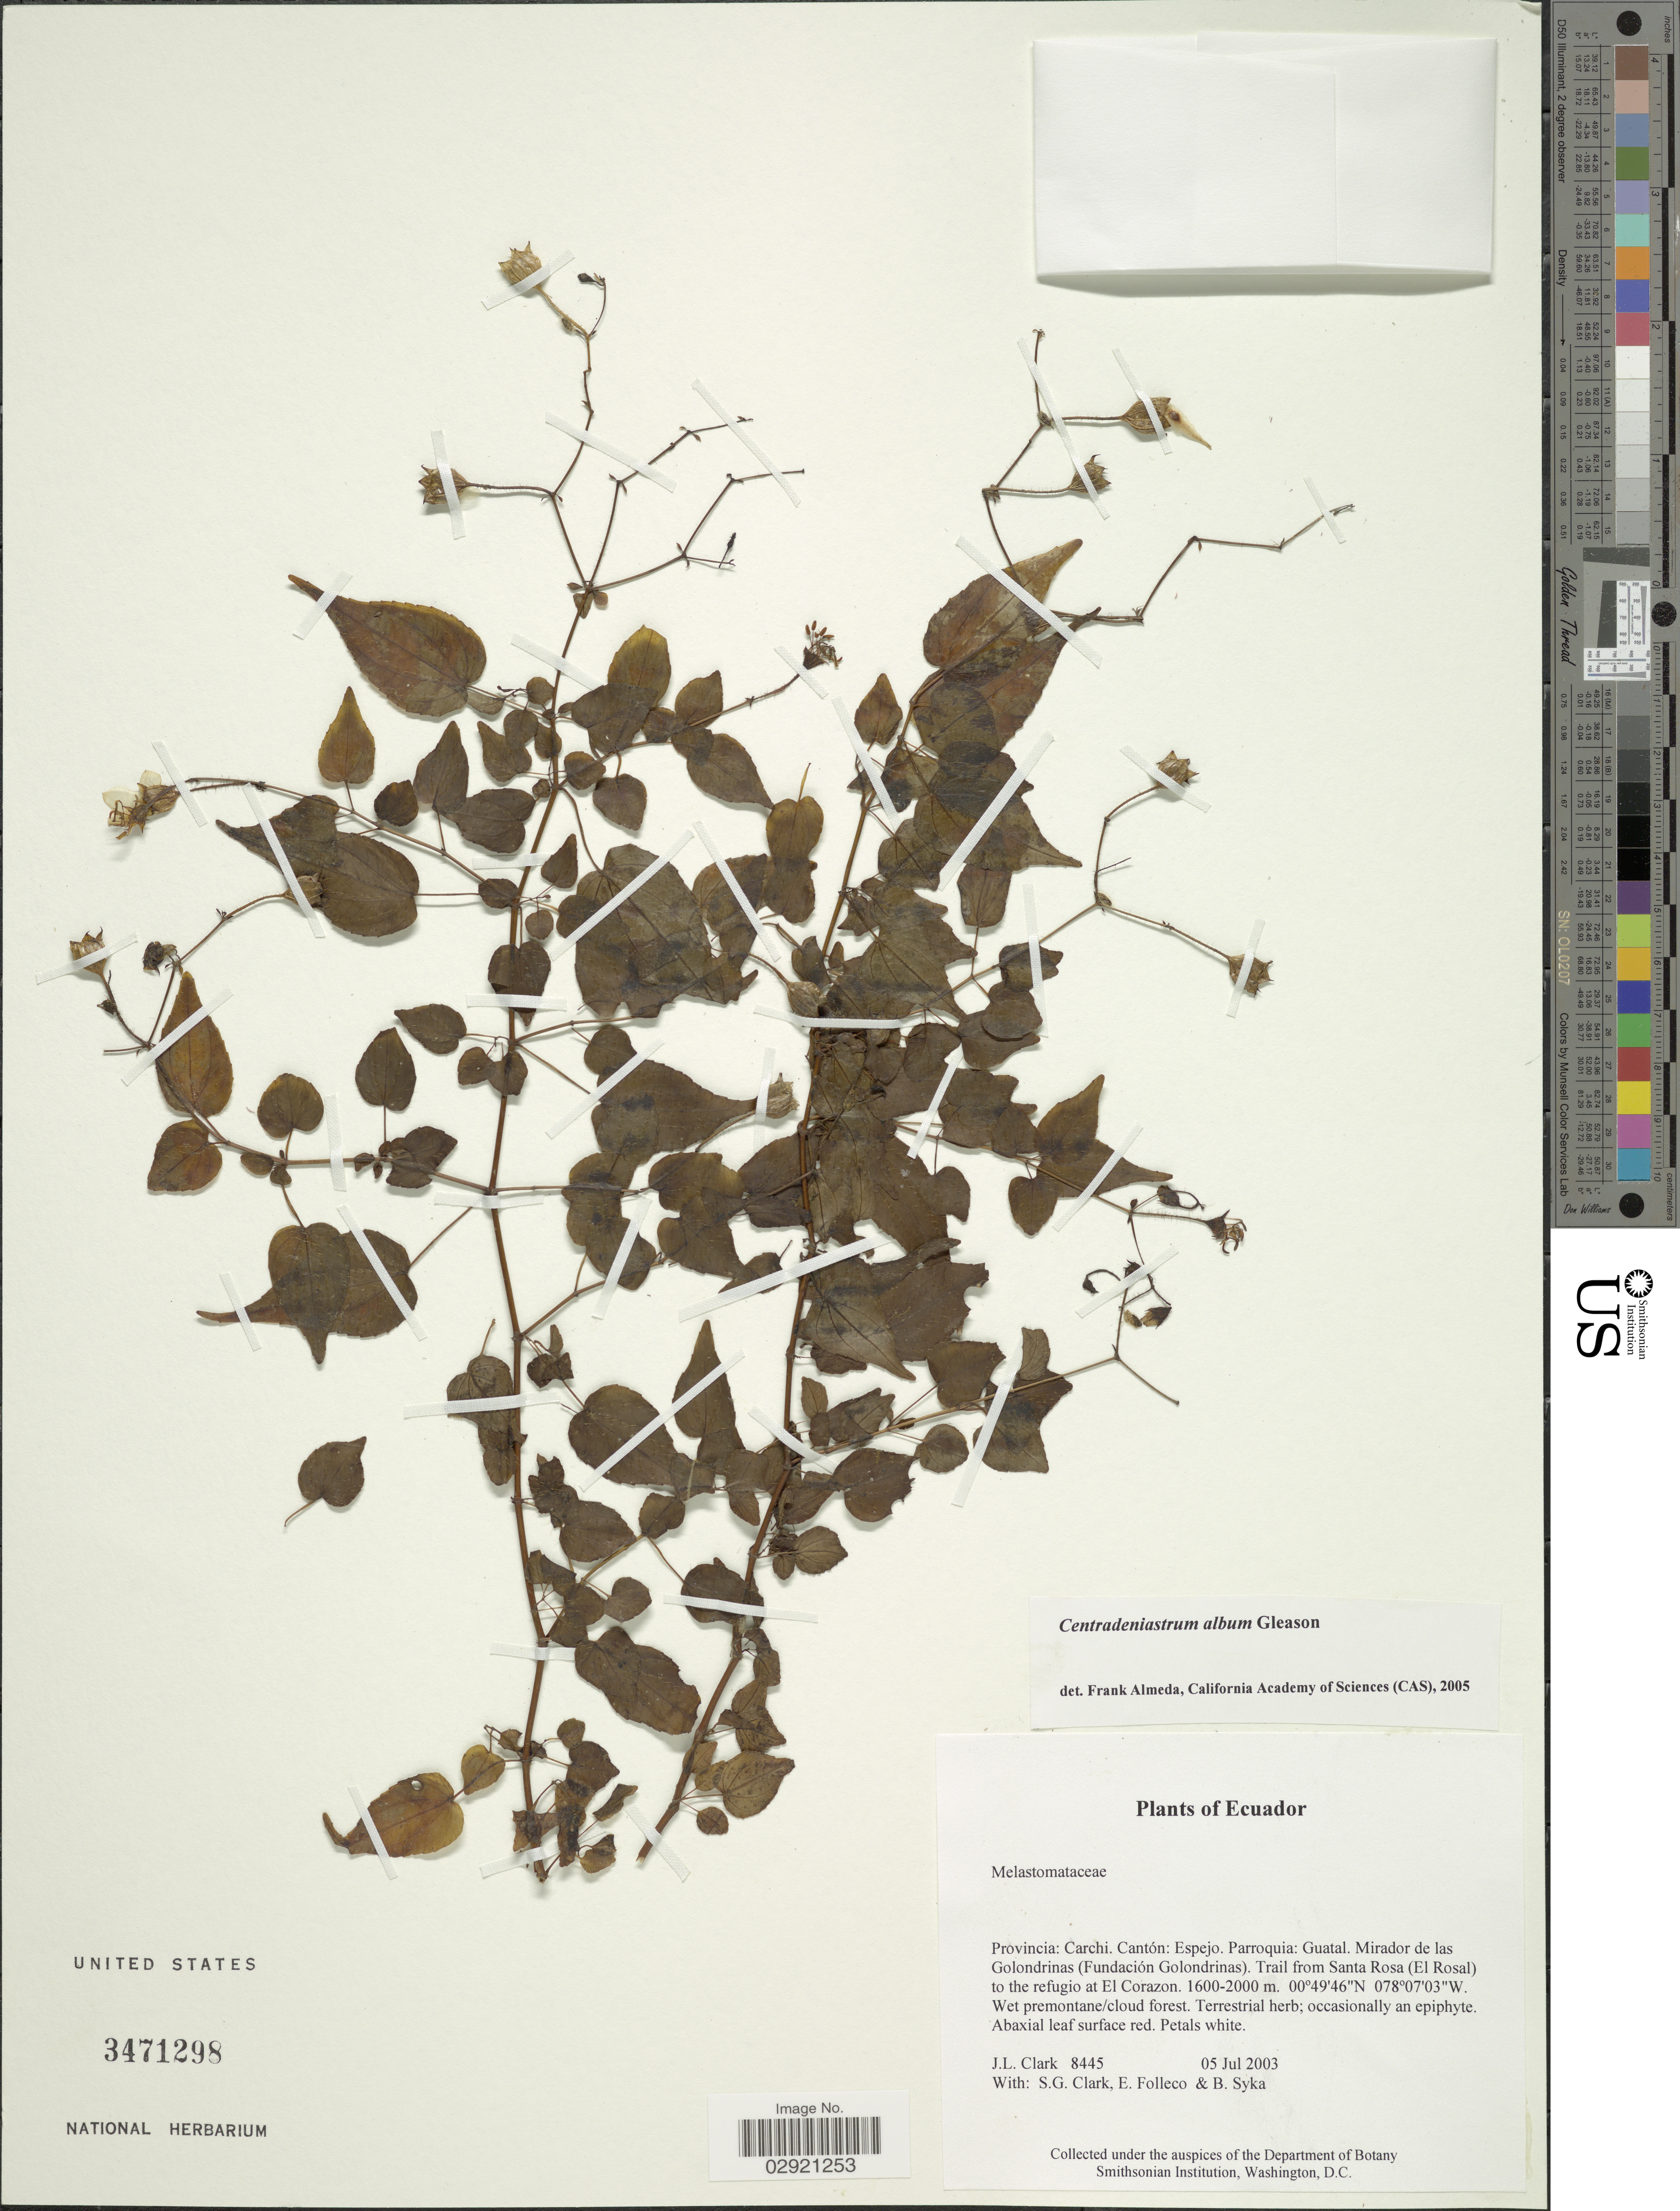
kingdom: Plantae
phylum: Tracheophyta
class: Magnoliopsida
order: Myrtales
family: Melastomataceae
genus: Centradeniastrum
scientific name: Centradeniastrum album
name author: Gleason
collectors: J. L. Clark, S. G. Clark, E. Folleco & B. Syka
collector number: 8445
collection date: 2003-07-05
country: Ecuador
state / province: Carchi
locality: Cantón: Espejo. Paaroquia: Guatal. Mirador de las Golondrinas (Fundación Golondrinas). Trail from Santa Rosa (El Rosal) to the refugio at El Corazon.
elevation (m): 1600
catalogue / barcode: US 3471298